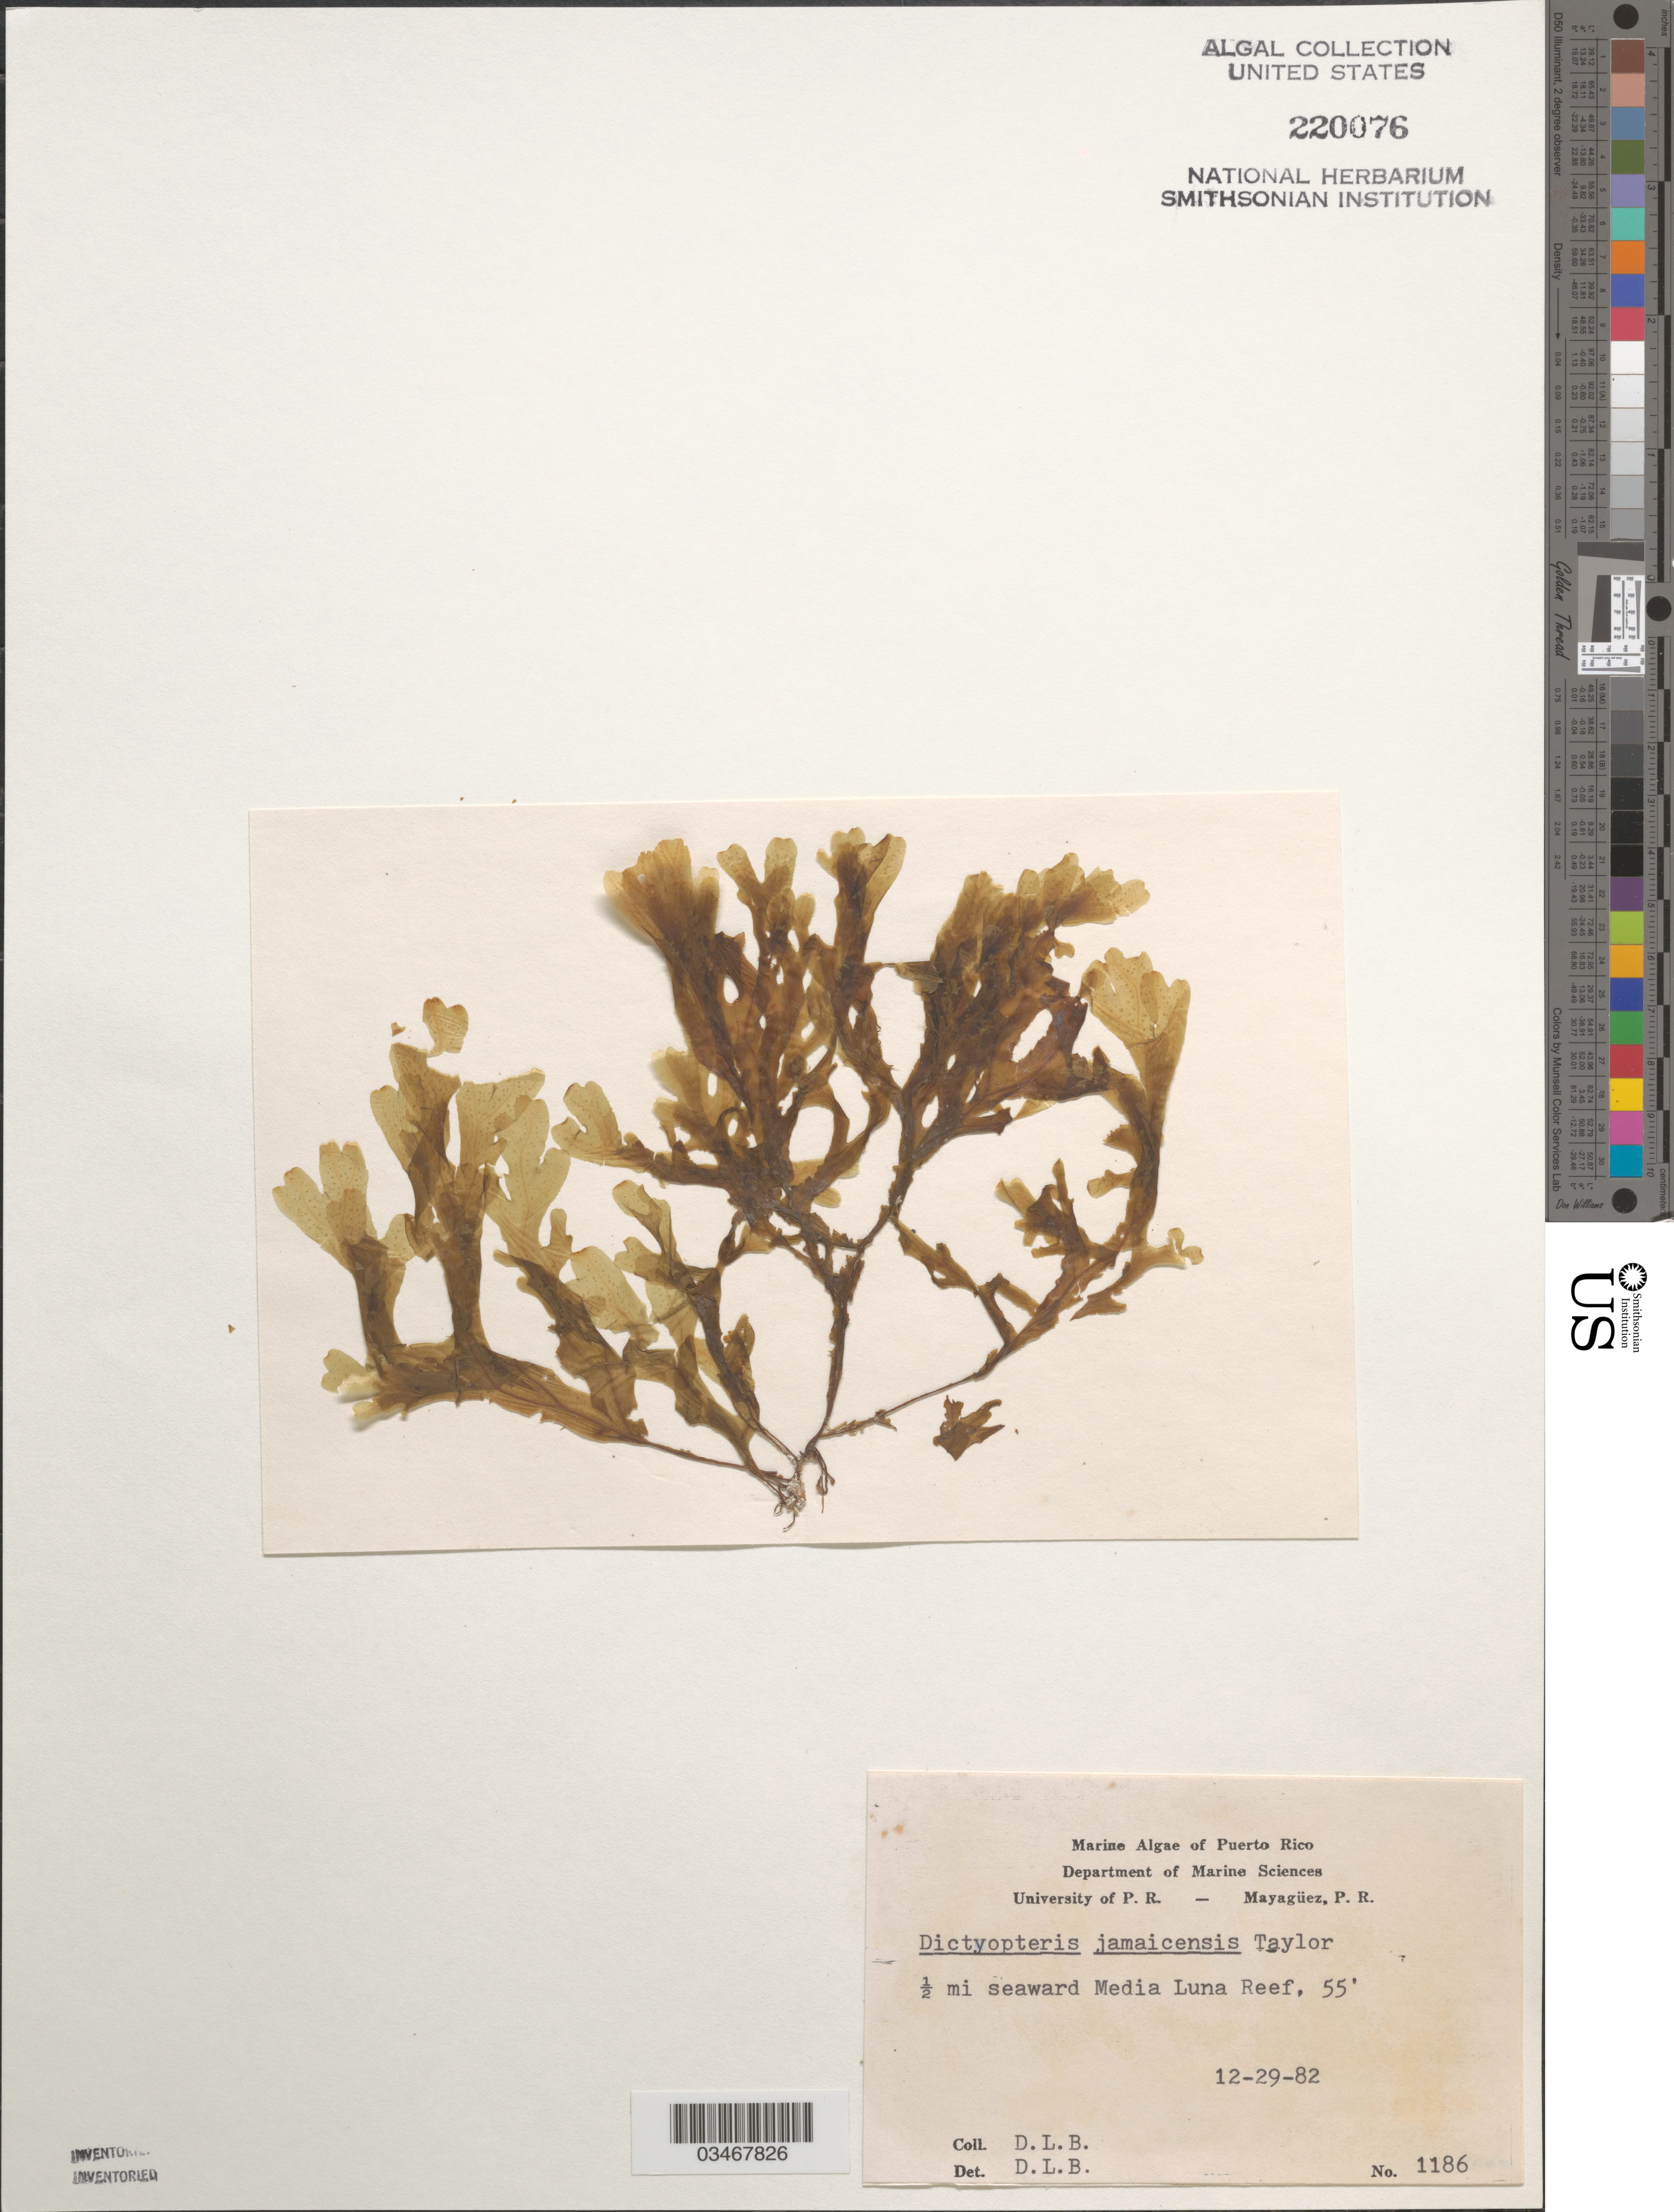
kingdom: Chromista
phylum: Ochrophyta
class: Phaeophyceae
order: Dictyotales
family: Dictyotaceae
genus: Dictyopteris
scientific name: Dictyopteris jamaicensis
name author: W.R. Taylor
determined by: Ballantine, D. L.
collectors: D.L. Ballantine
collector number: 1186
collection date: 1982-12-29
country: Puerto Rico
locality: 1/2 mi seaward Media Luna Reef.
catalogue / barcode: US 220076